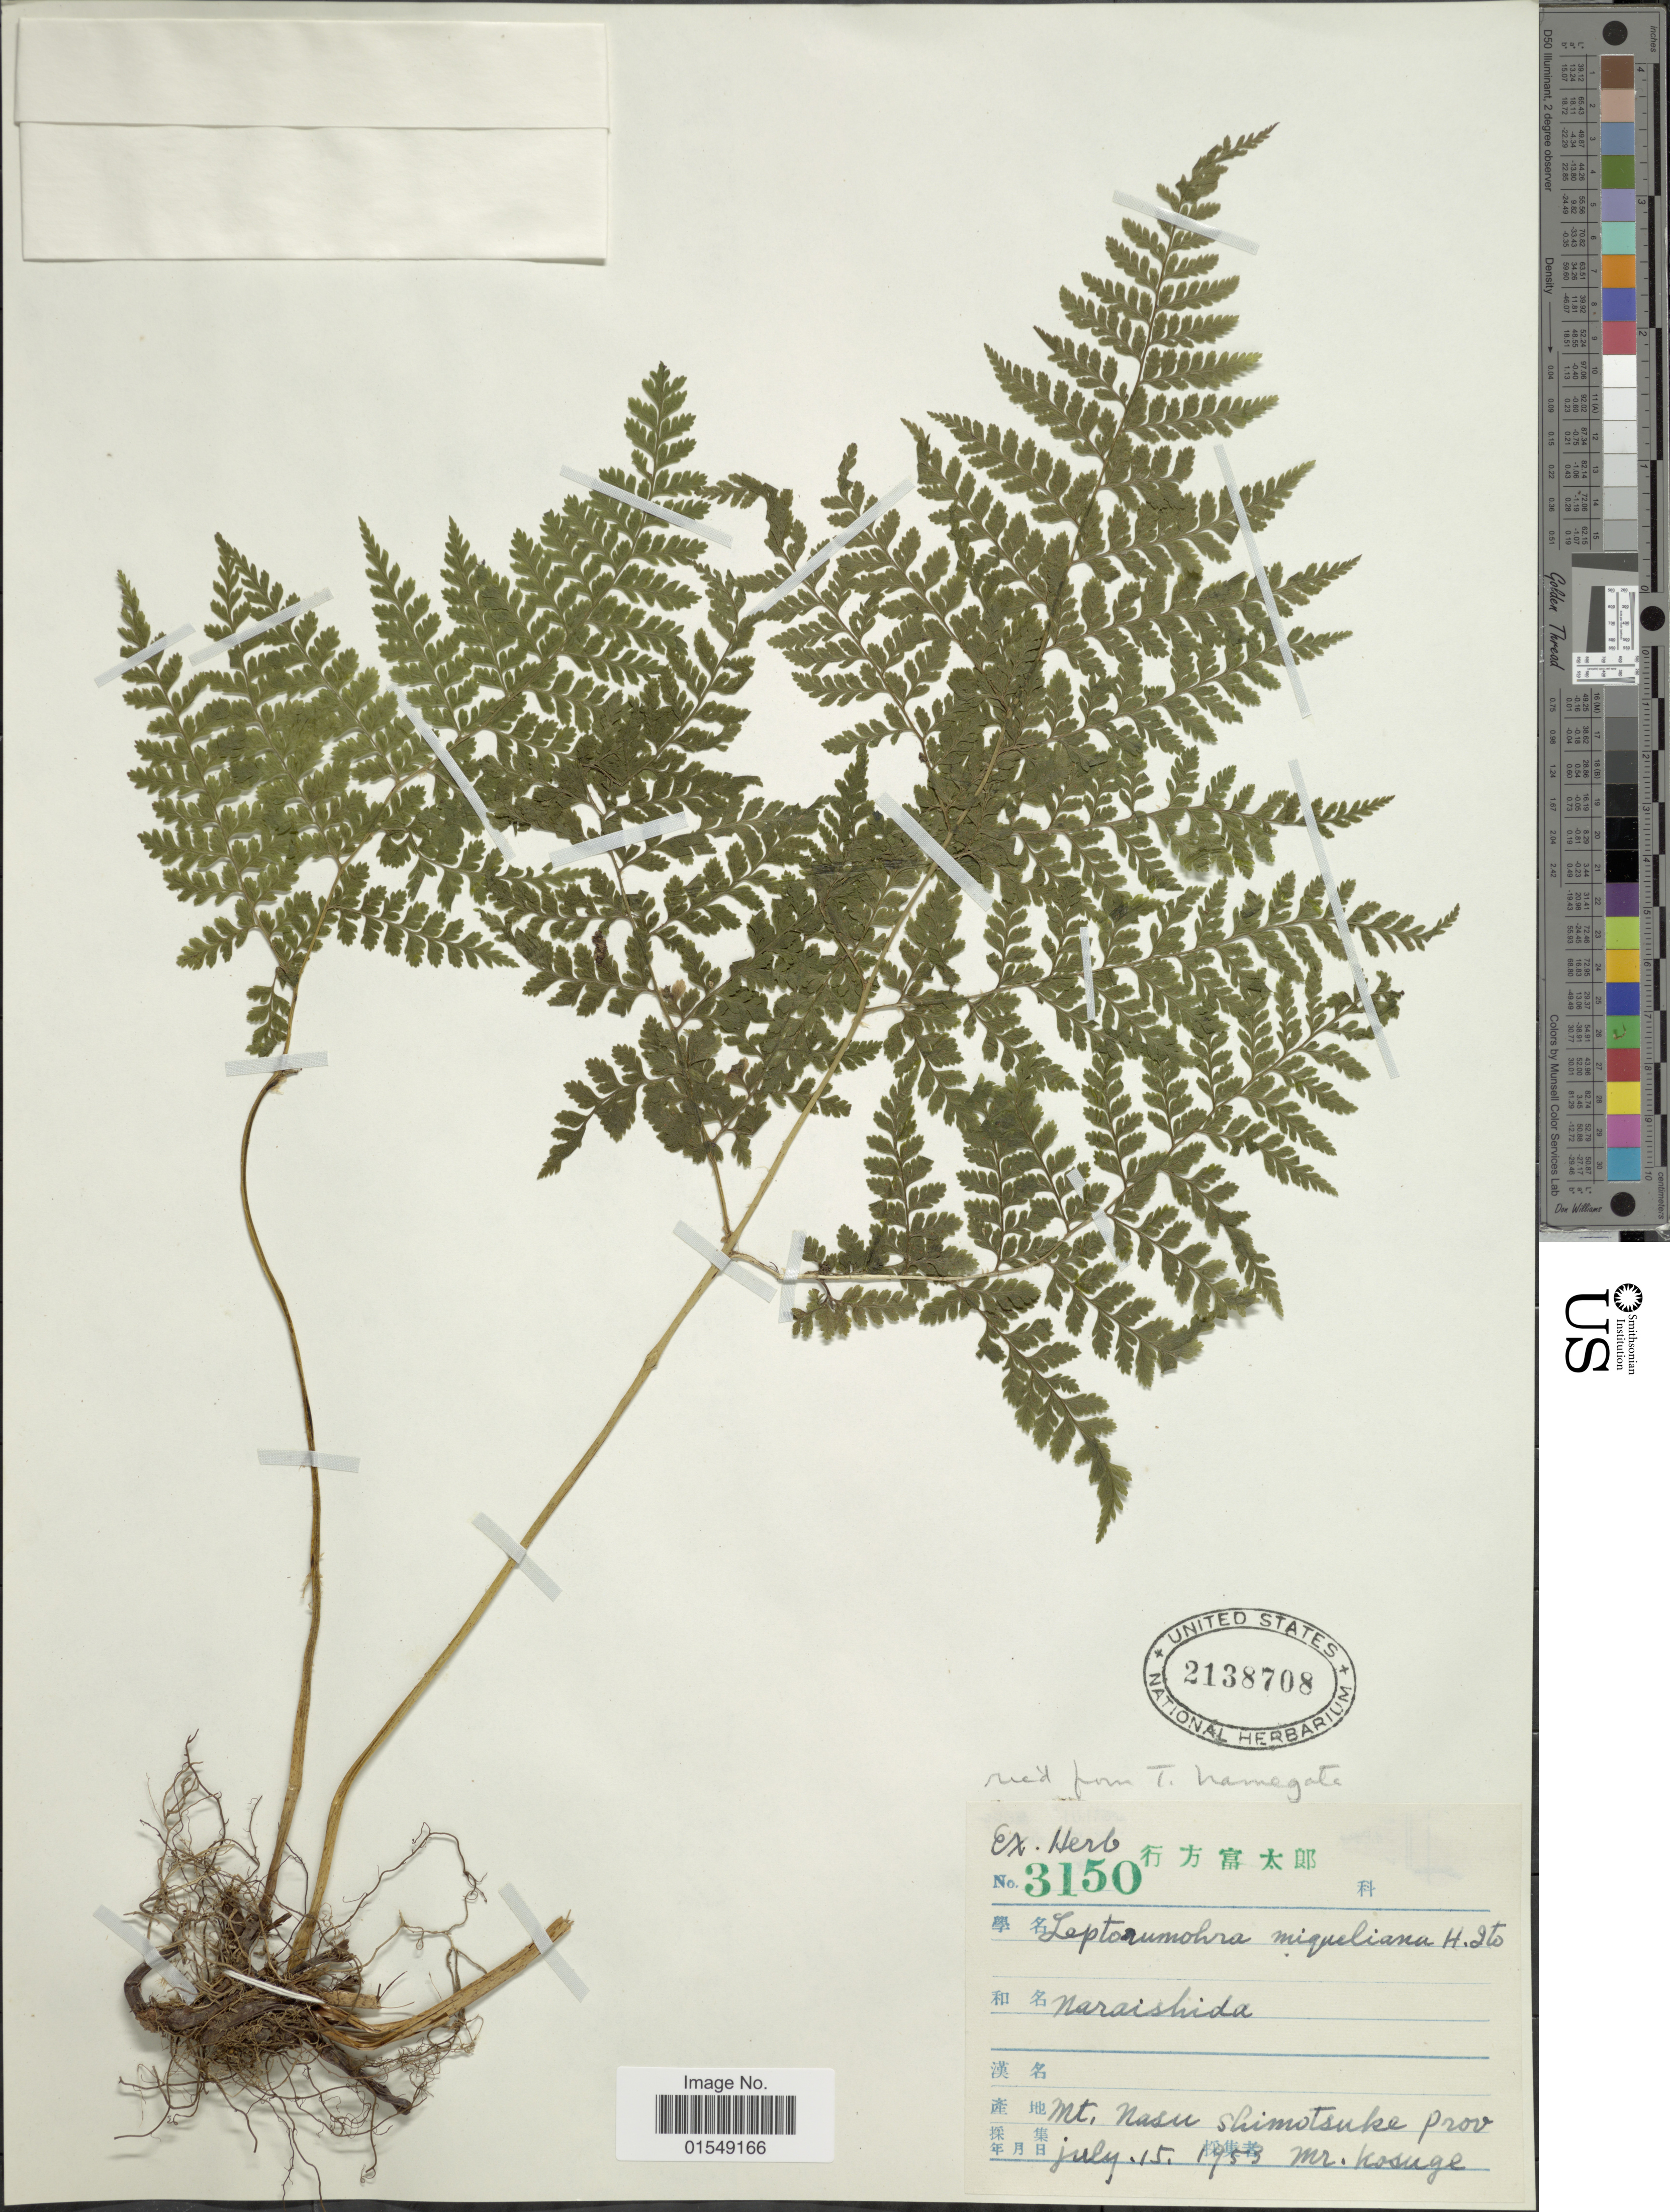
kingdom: Plantae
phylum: Tracheophyta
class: Polypodiopsida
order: Polypodiales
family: Dryopteridaceae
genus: Arachniodes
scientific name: Arachniodes miqueliana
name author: (Maxim. ex Franch. & Sav.) Ohwi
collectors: Kosuge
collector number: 3150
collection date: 1953-07-15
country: Japan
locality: Naraishida, Mt. Nasu Shimotsuuke prov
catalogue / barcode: US 2138708